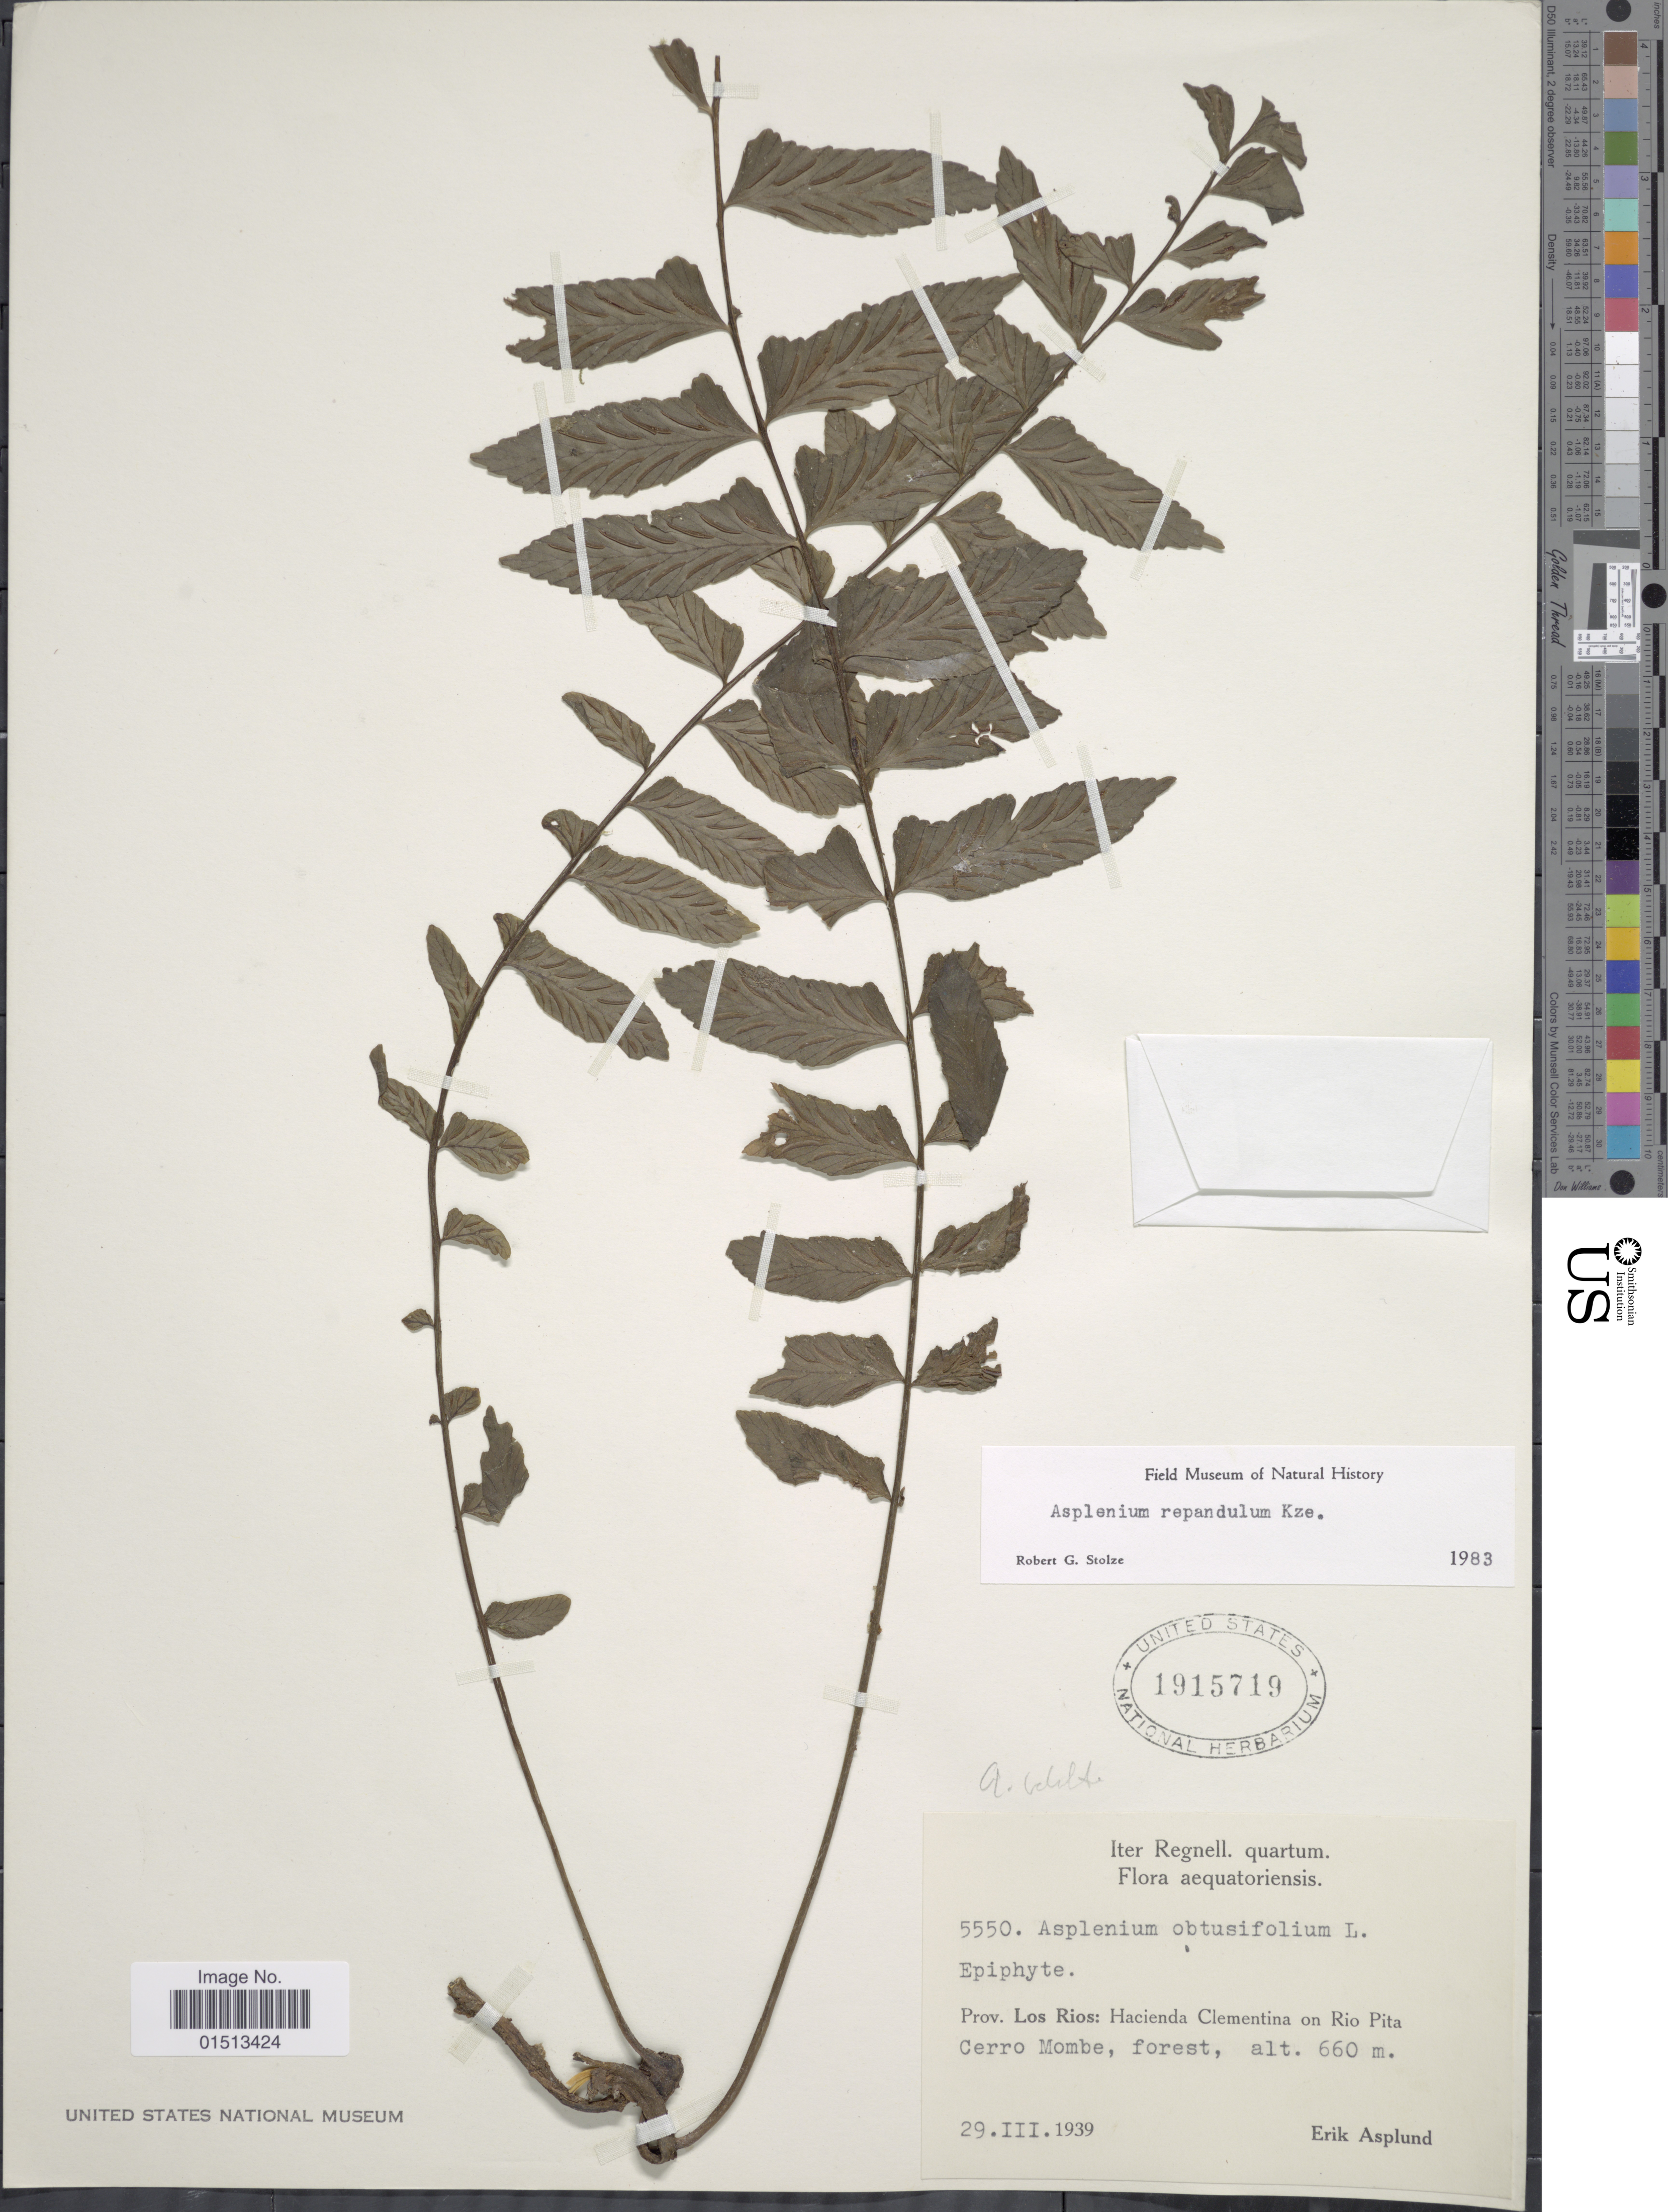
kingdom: Plantae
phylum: Tracheophyta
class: Polypodiopsida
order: Polypodiales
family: Aspleniaceae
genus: Asplenium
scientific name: Asplenium volubile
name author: N. Murak. & R.C. Moran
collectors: E. Asplund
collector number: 5550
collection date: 1939-03-29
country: Ecuador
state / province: Los Ríos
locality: Hacienda Clementina on Rio Pita, Cerro Mombe.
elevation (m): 660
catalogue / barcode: US 1915719